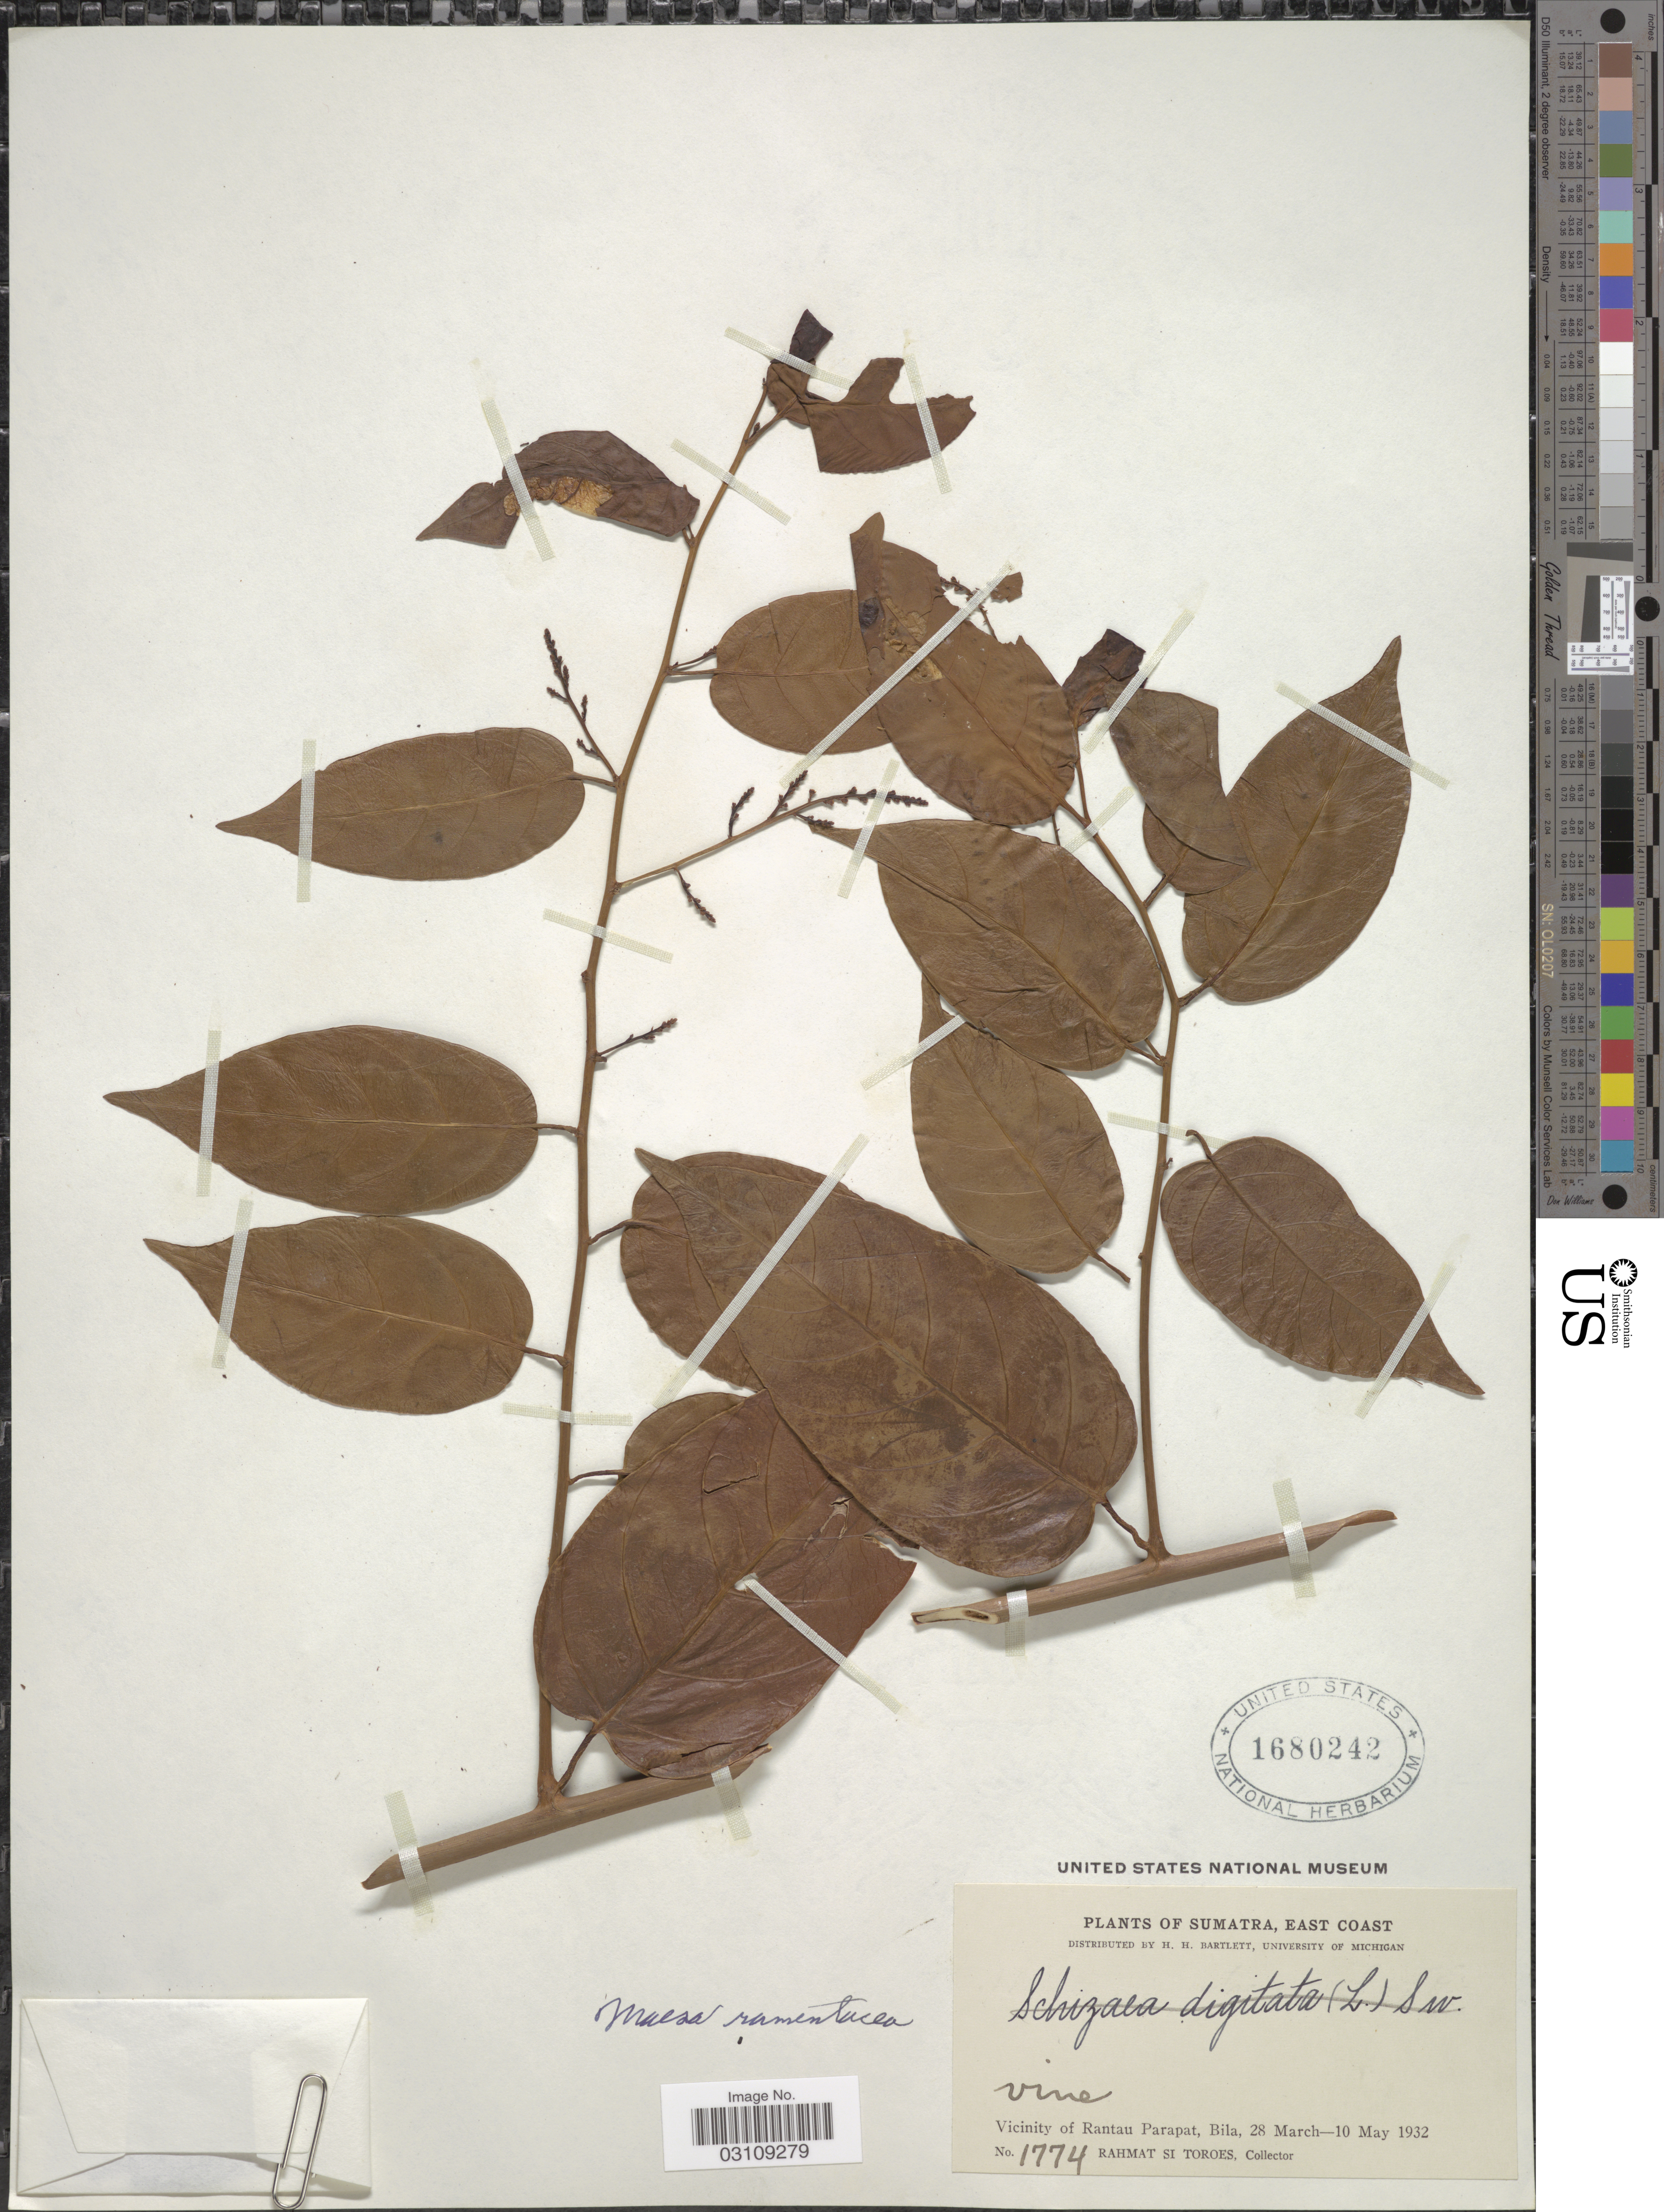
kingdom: Plantae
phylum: Tracheophyta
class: Magnoliopsida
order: Ericales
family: Primulaceae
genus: Maesa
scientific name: Maesa ramentacea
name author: (Roxb.) A. DC.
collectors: Rahmat Si Boeea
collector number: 1774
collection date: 1932-03-28/1932-05-10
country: Indonesia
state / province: Sumatra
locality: East Coast. Vicinity of Rantau Parapat, Bila.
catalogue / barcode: US 1680242